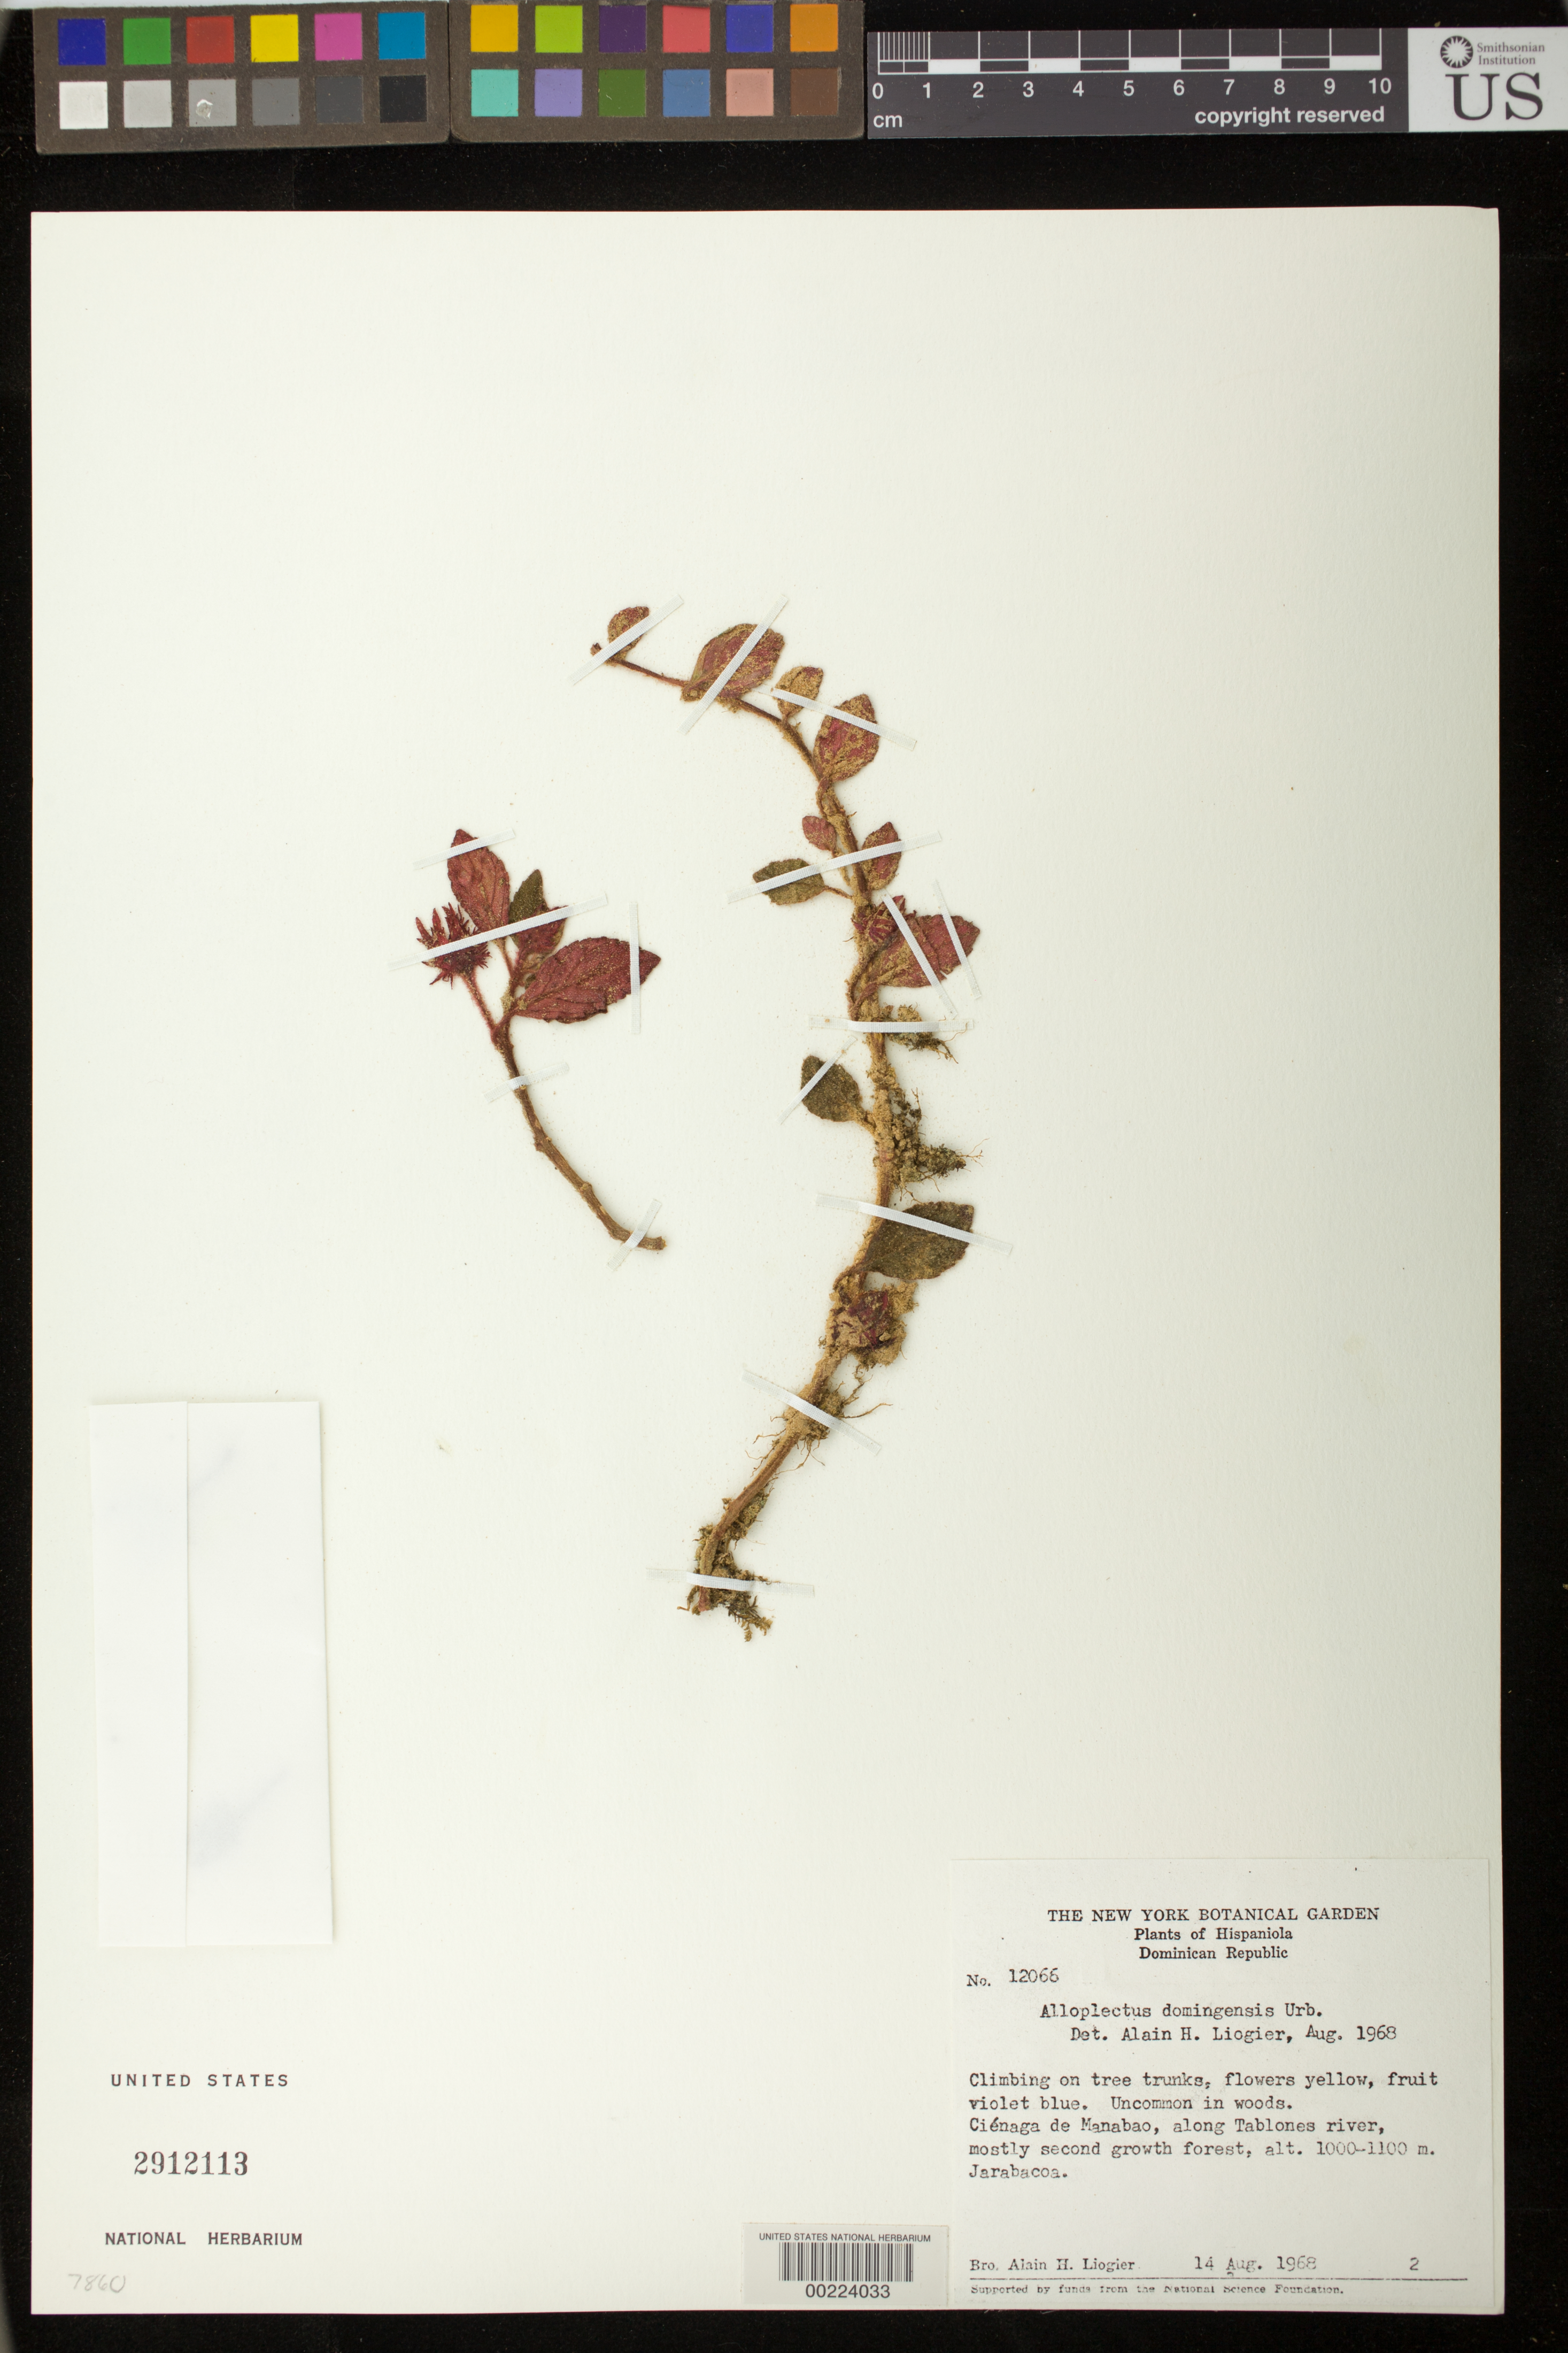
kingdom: Plantae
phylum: Tracheophyta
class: Magnoliopsida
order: Lamiales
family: Gesneriaceae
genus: Columnea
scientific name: Columnea domingensis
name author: (Urb.) B.D. Morley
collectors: A. H. Liogier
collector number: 12066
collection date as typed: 14 Aug 1968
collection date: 1968-08-14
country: Dominican Republic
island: Hispaniola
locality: Cienaga de Manabao, along Tablones River, Jarabacoa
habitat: Mostly second growth forest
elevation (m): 1000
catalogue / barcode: US 2912113